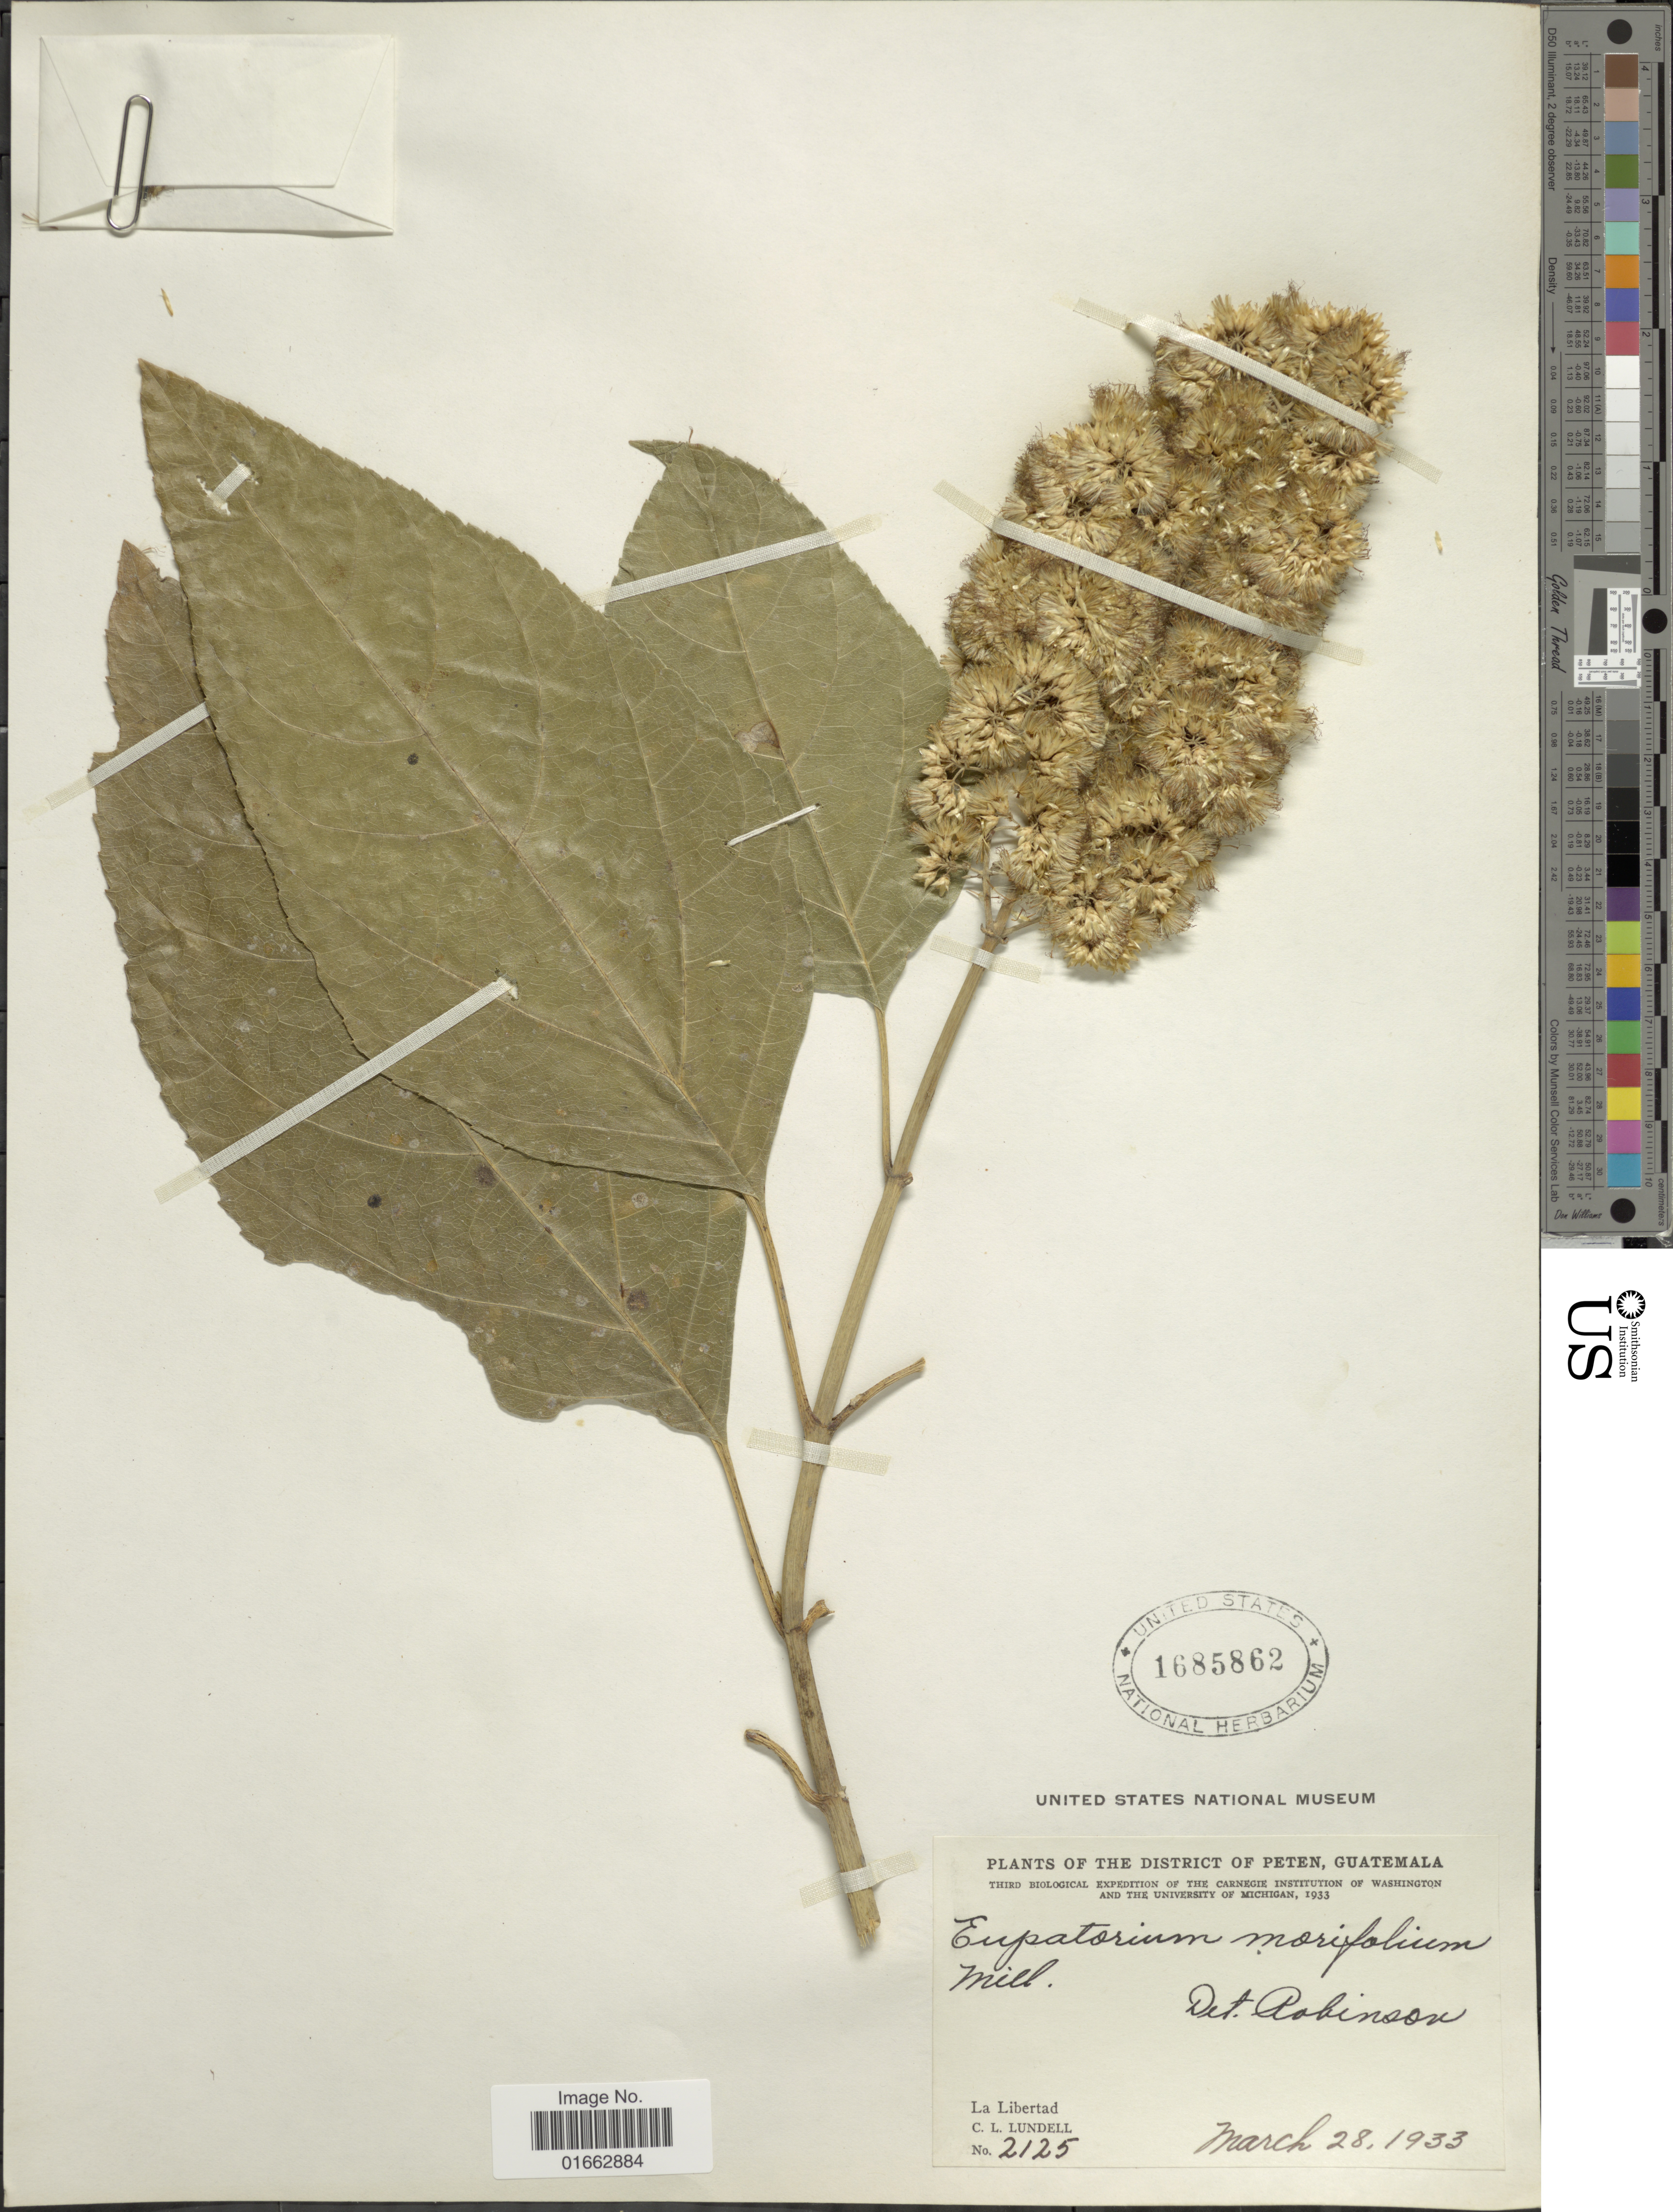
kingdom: Plantae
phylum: Tracheophyta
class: Magnoliopsida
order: Asterales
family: Asteraceae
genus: Critonia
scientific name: Critonia morifolia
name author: (Mill.) R.M. King & H. Rob.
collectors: C. L. Lundell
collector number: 2125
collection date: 1933-03-28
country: Guatemala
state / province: El Petén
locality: District of Peten, La Libertad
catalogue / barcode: US 1685862